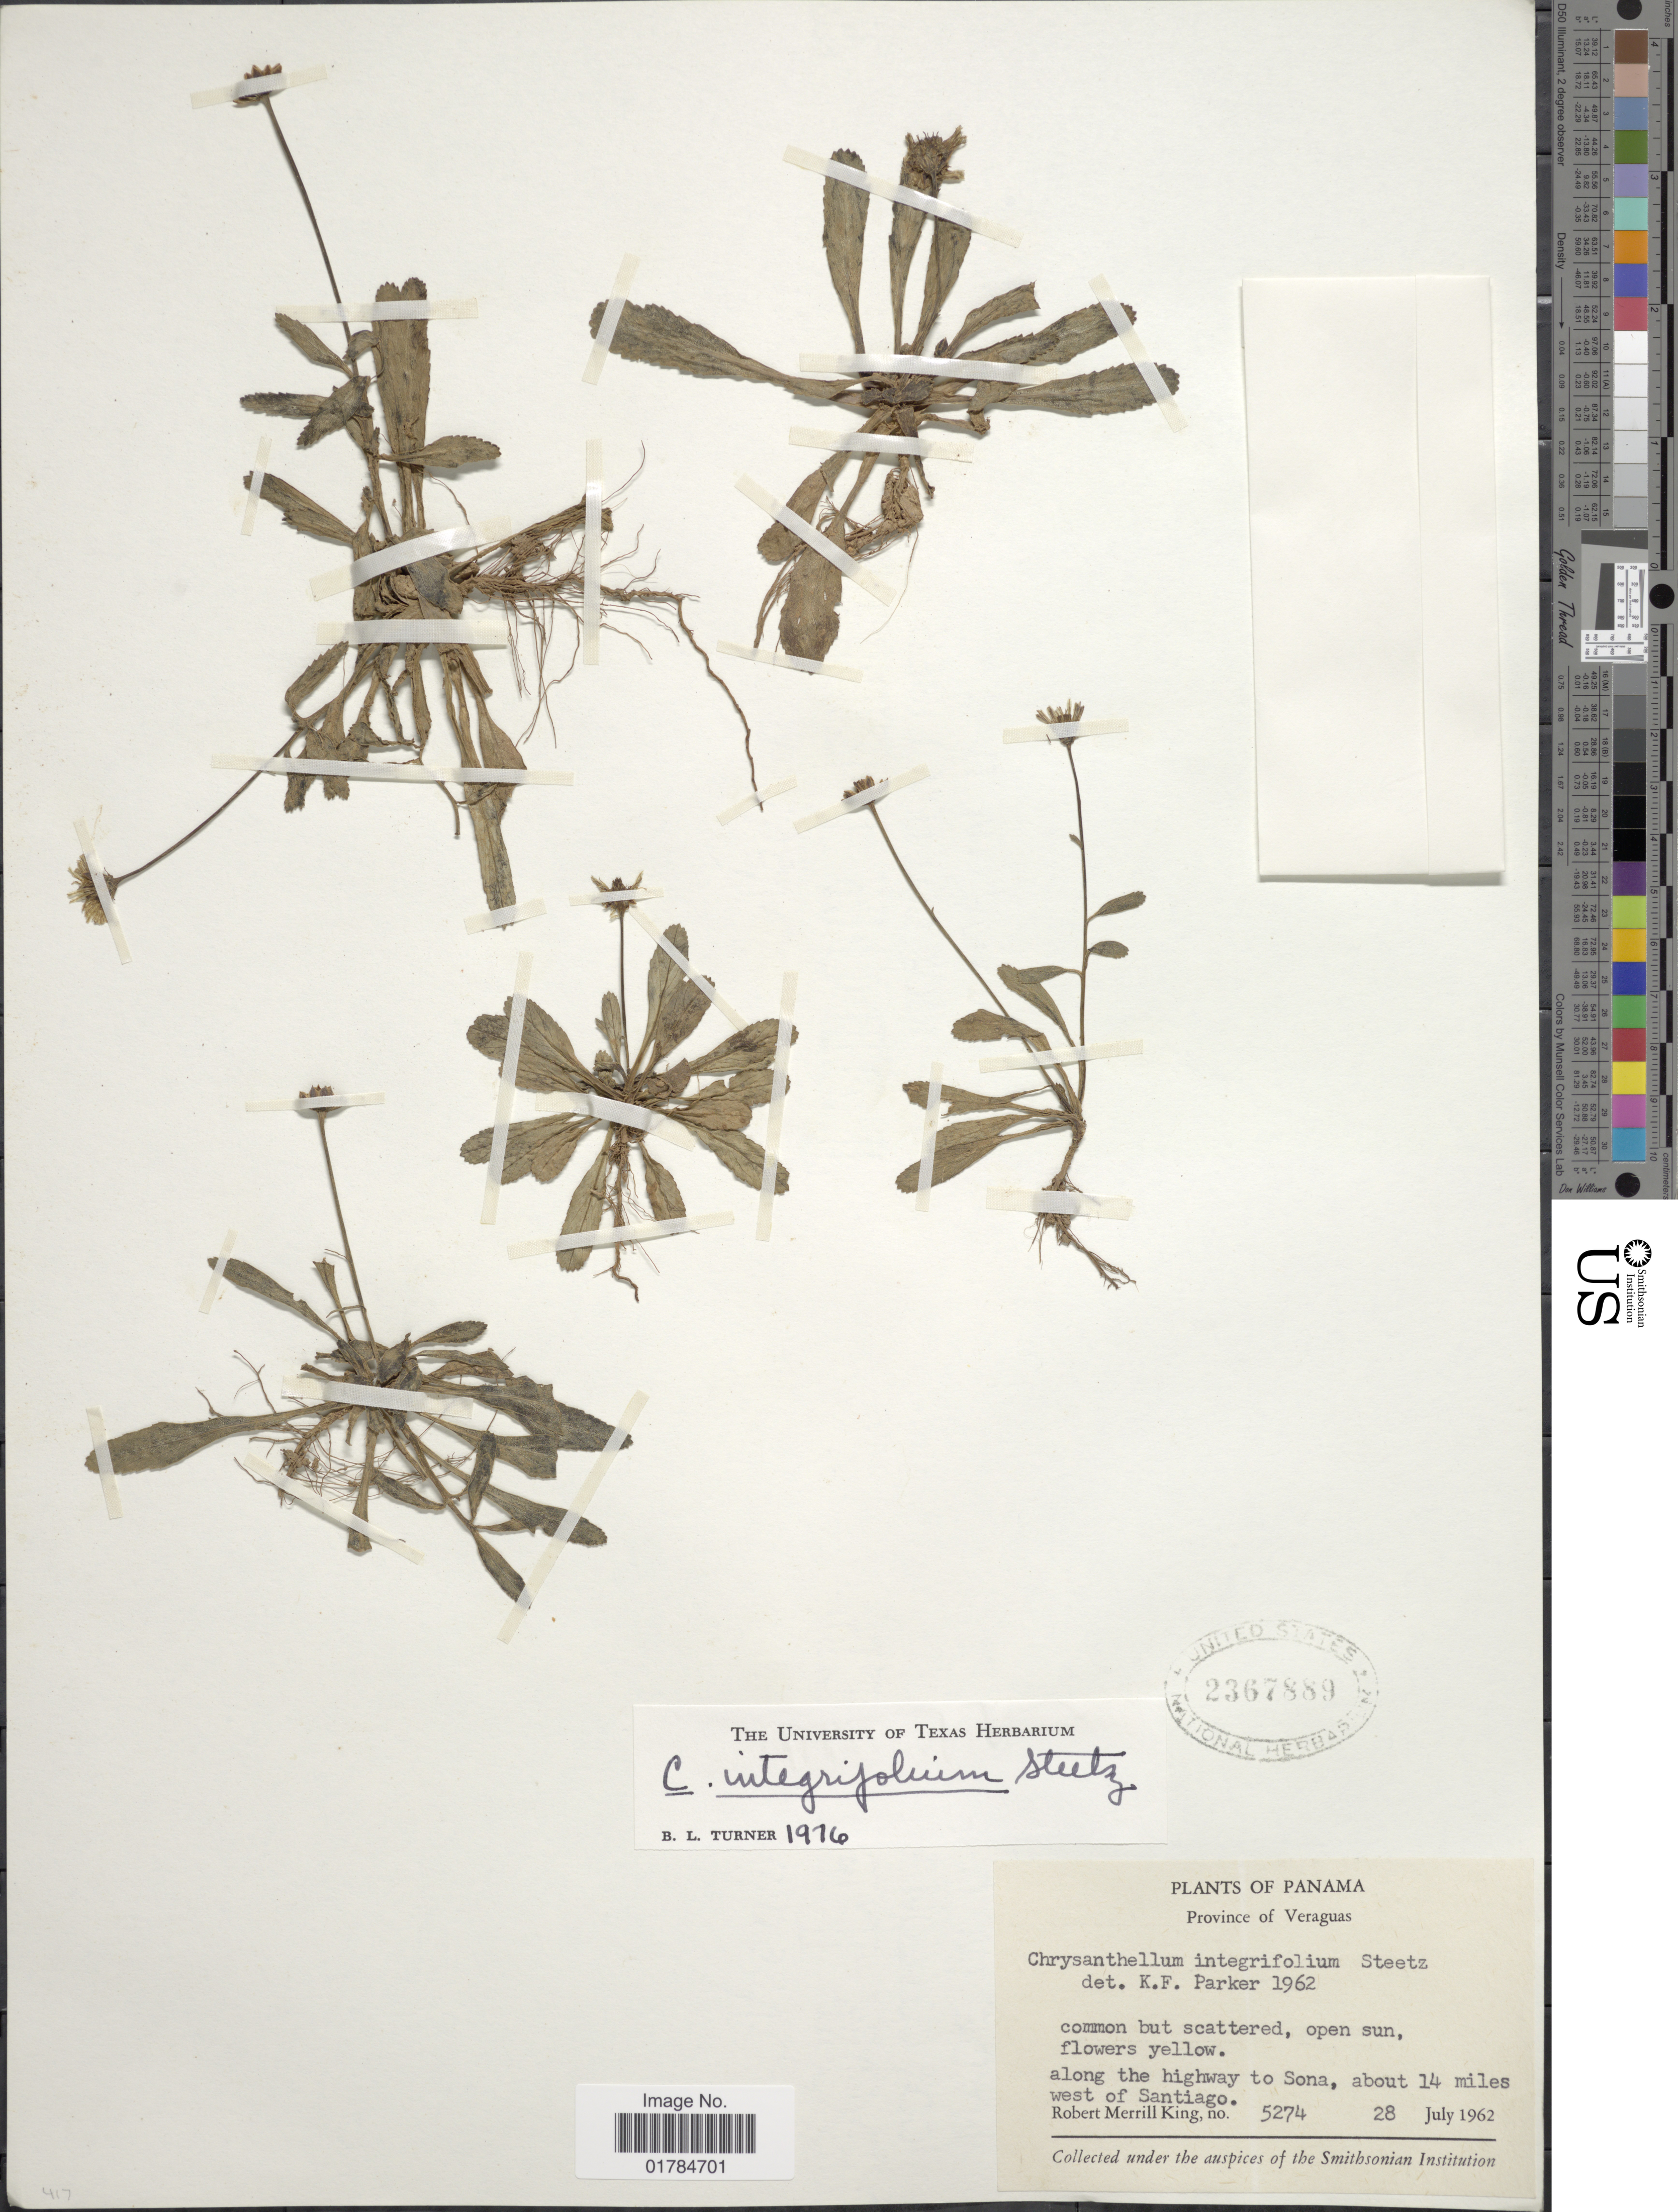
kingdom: Plantae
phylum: Tracheophyta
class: Magnoliopsida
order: Asterales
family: Asteraceae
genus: Chrysanthellum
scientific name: Chrysanthellum integrifolium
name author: Steetz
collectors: R. M. King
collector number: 5274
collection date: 1962-07-28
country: Panama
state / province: Veraguas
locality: Along the highway to Sona, about 14 miles west of Santiago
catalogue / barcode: US 2367889